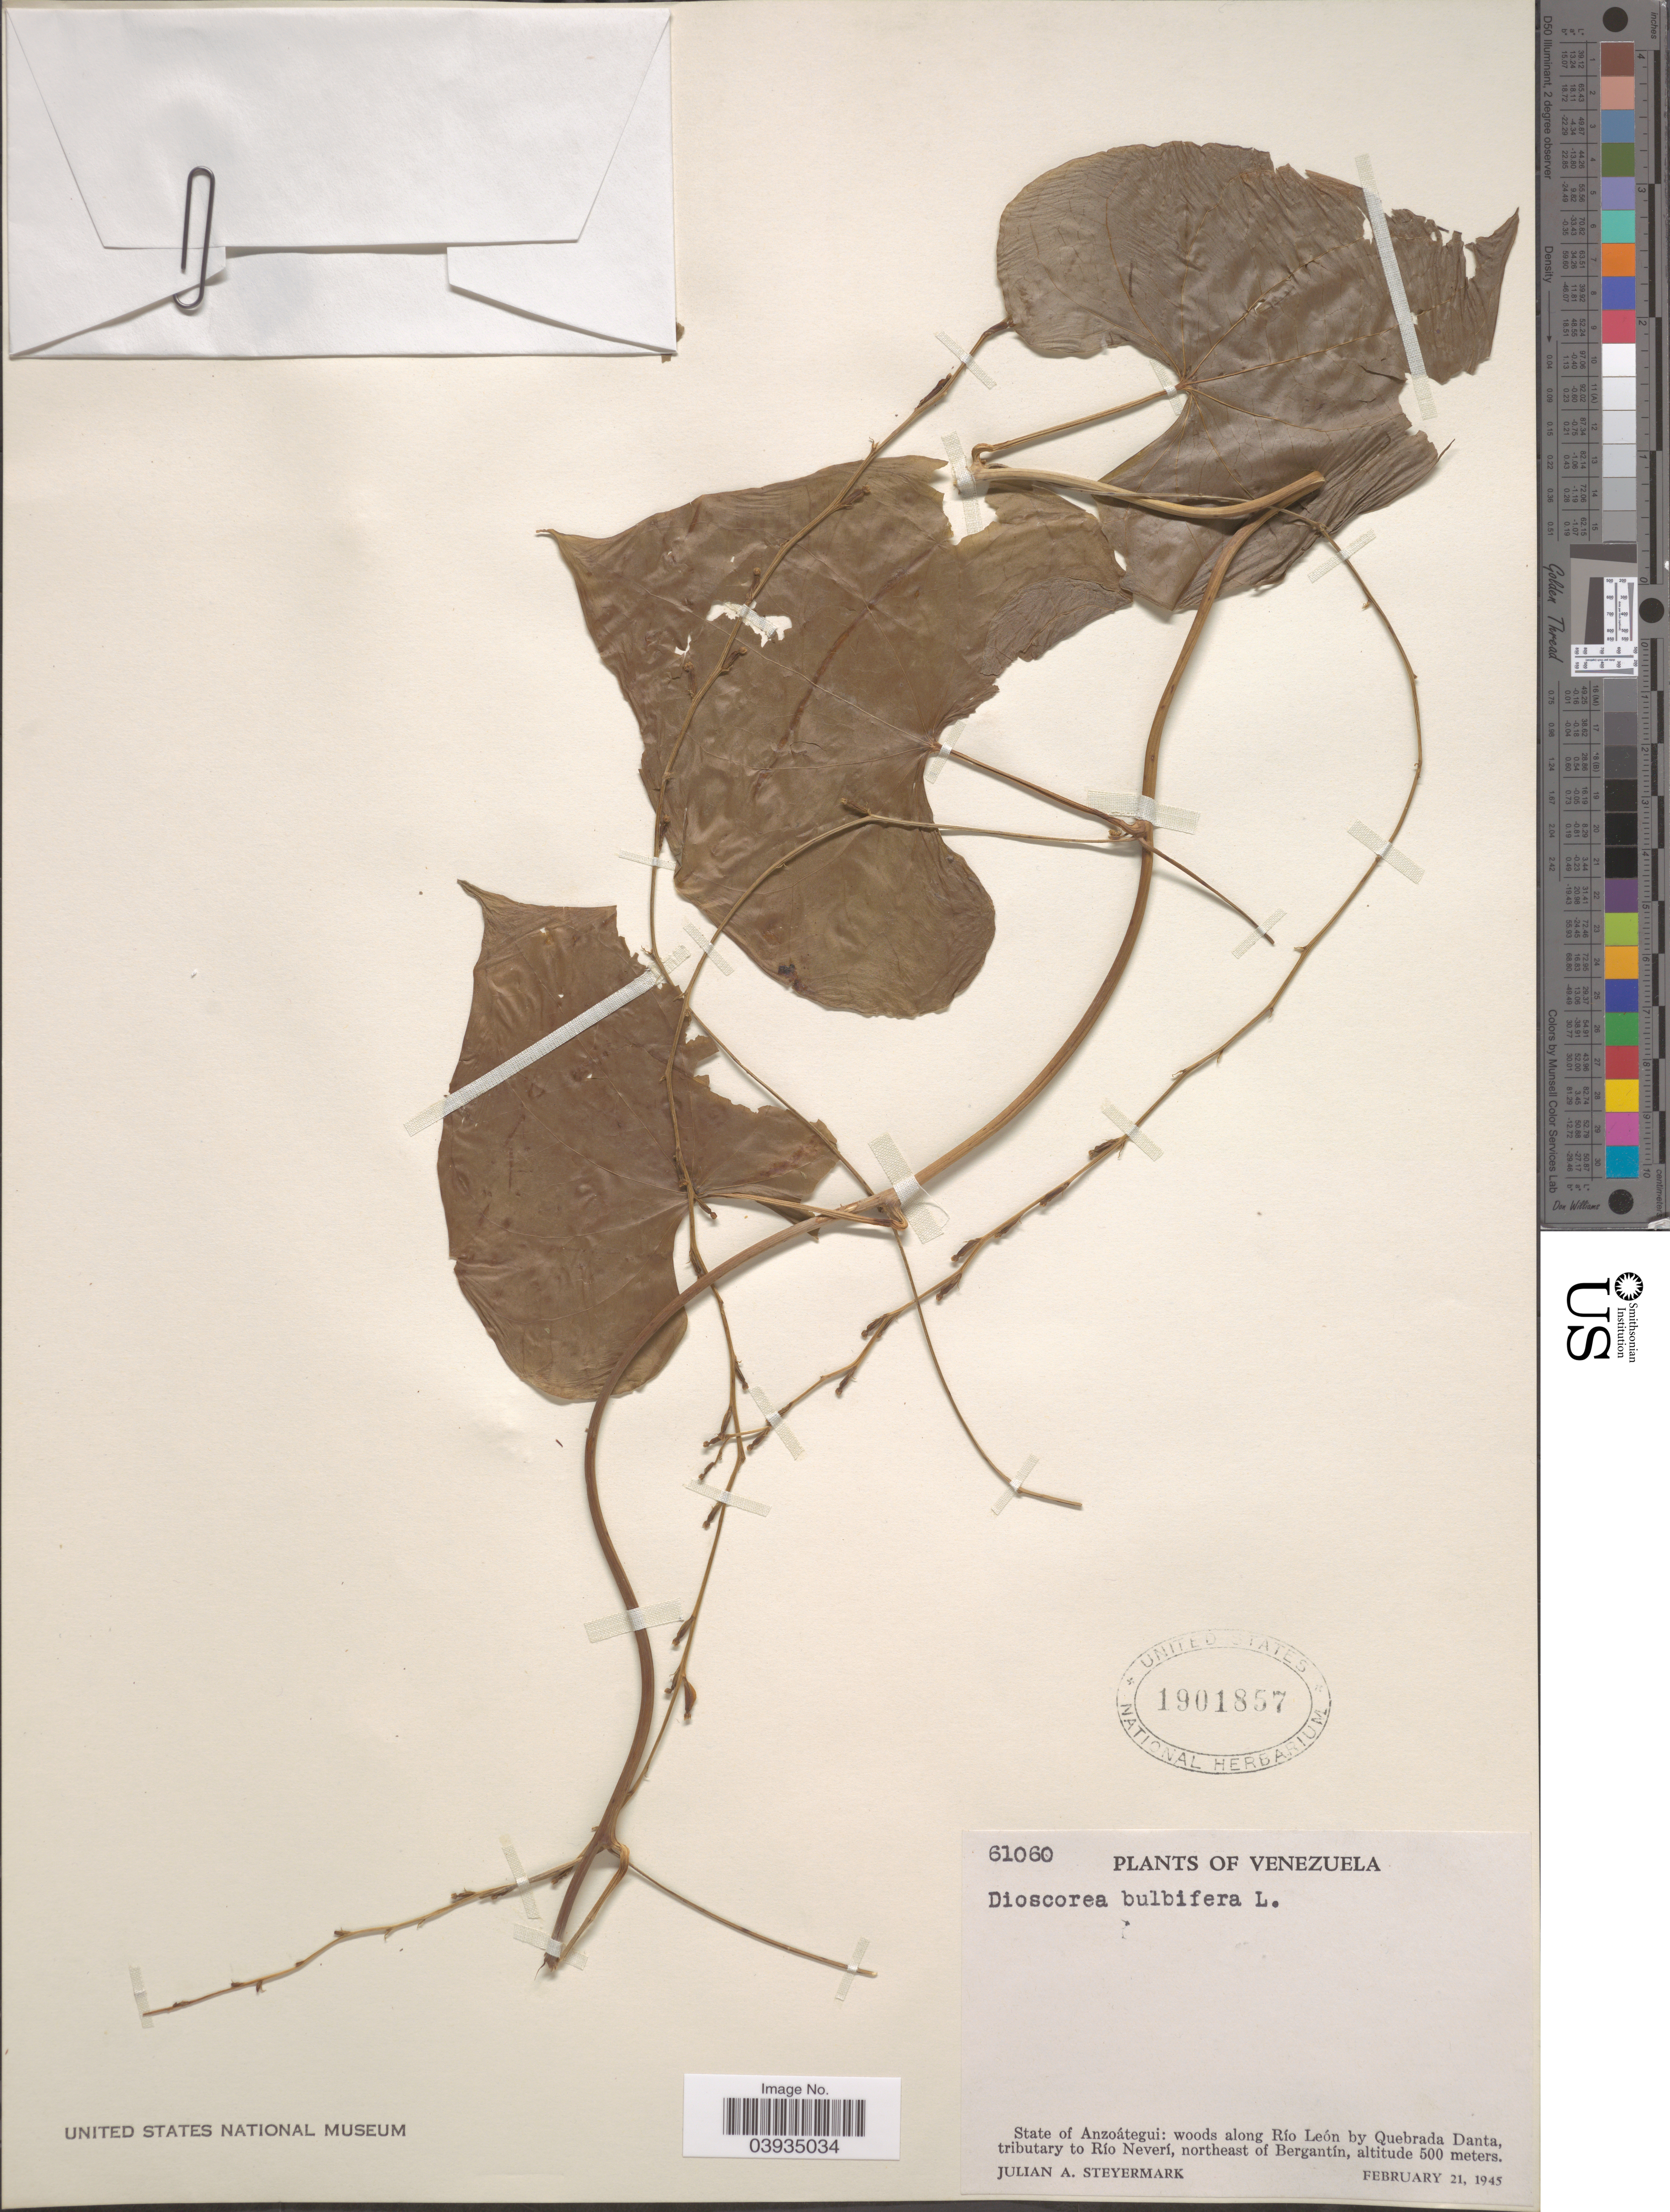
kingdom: Plantae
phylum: Tracheophyta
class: Liliopsida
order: Dioscoreales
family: Dioscoreaceae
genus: Dioscorea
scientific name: Dioscorea bulbifera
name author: L.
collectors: J. Steyermark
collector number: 61060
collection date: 1945-02-21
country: Venezuela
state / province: Anzoategui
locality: Woods along Río León by Quebrada Danta, tributary to Río Neverí, northeast of Bergantín.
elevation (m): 500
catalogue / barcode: US 1901857